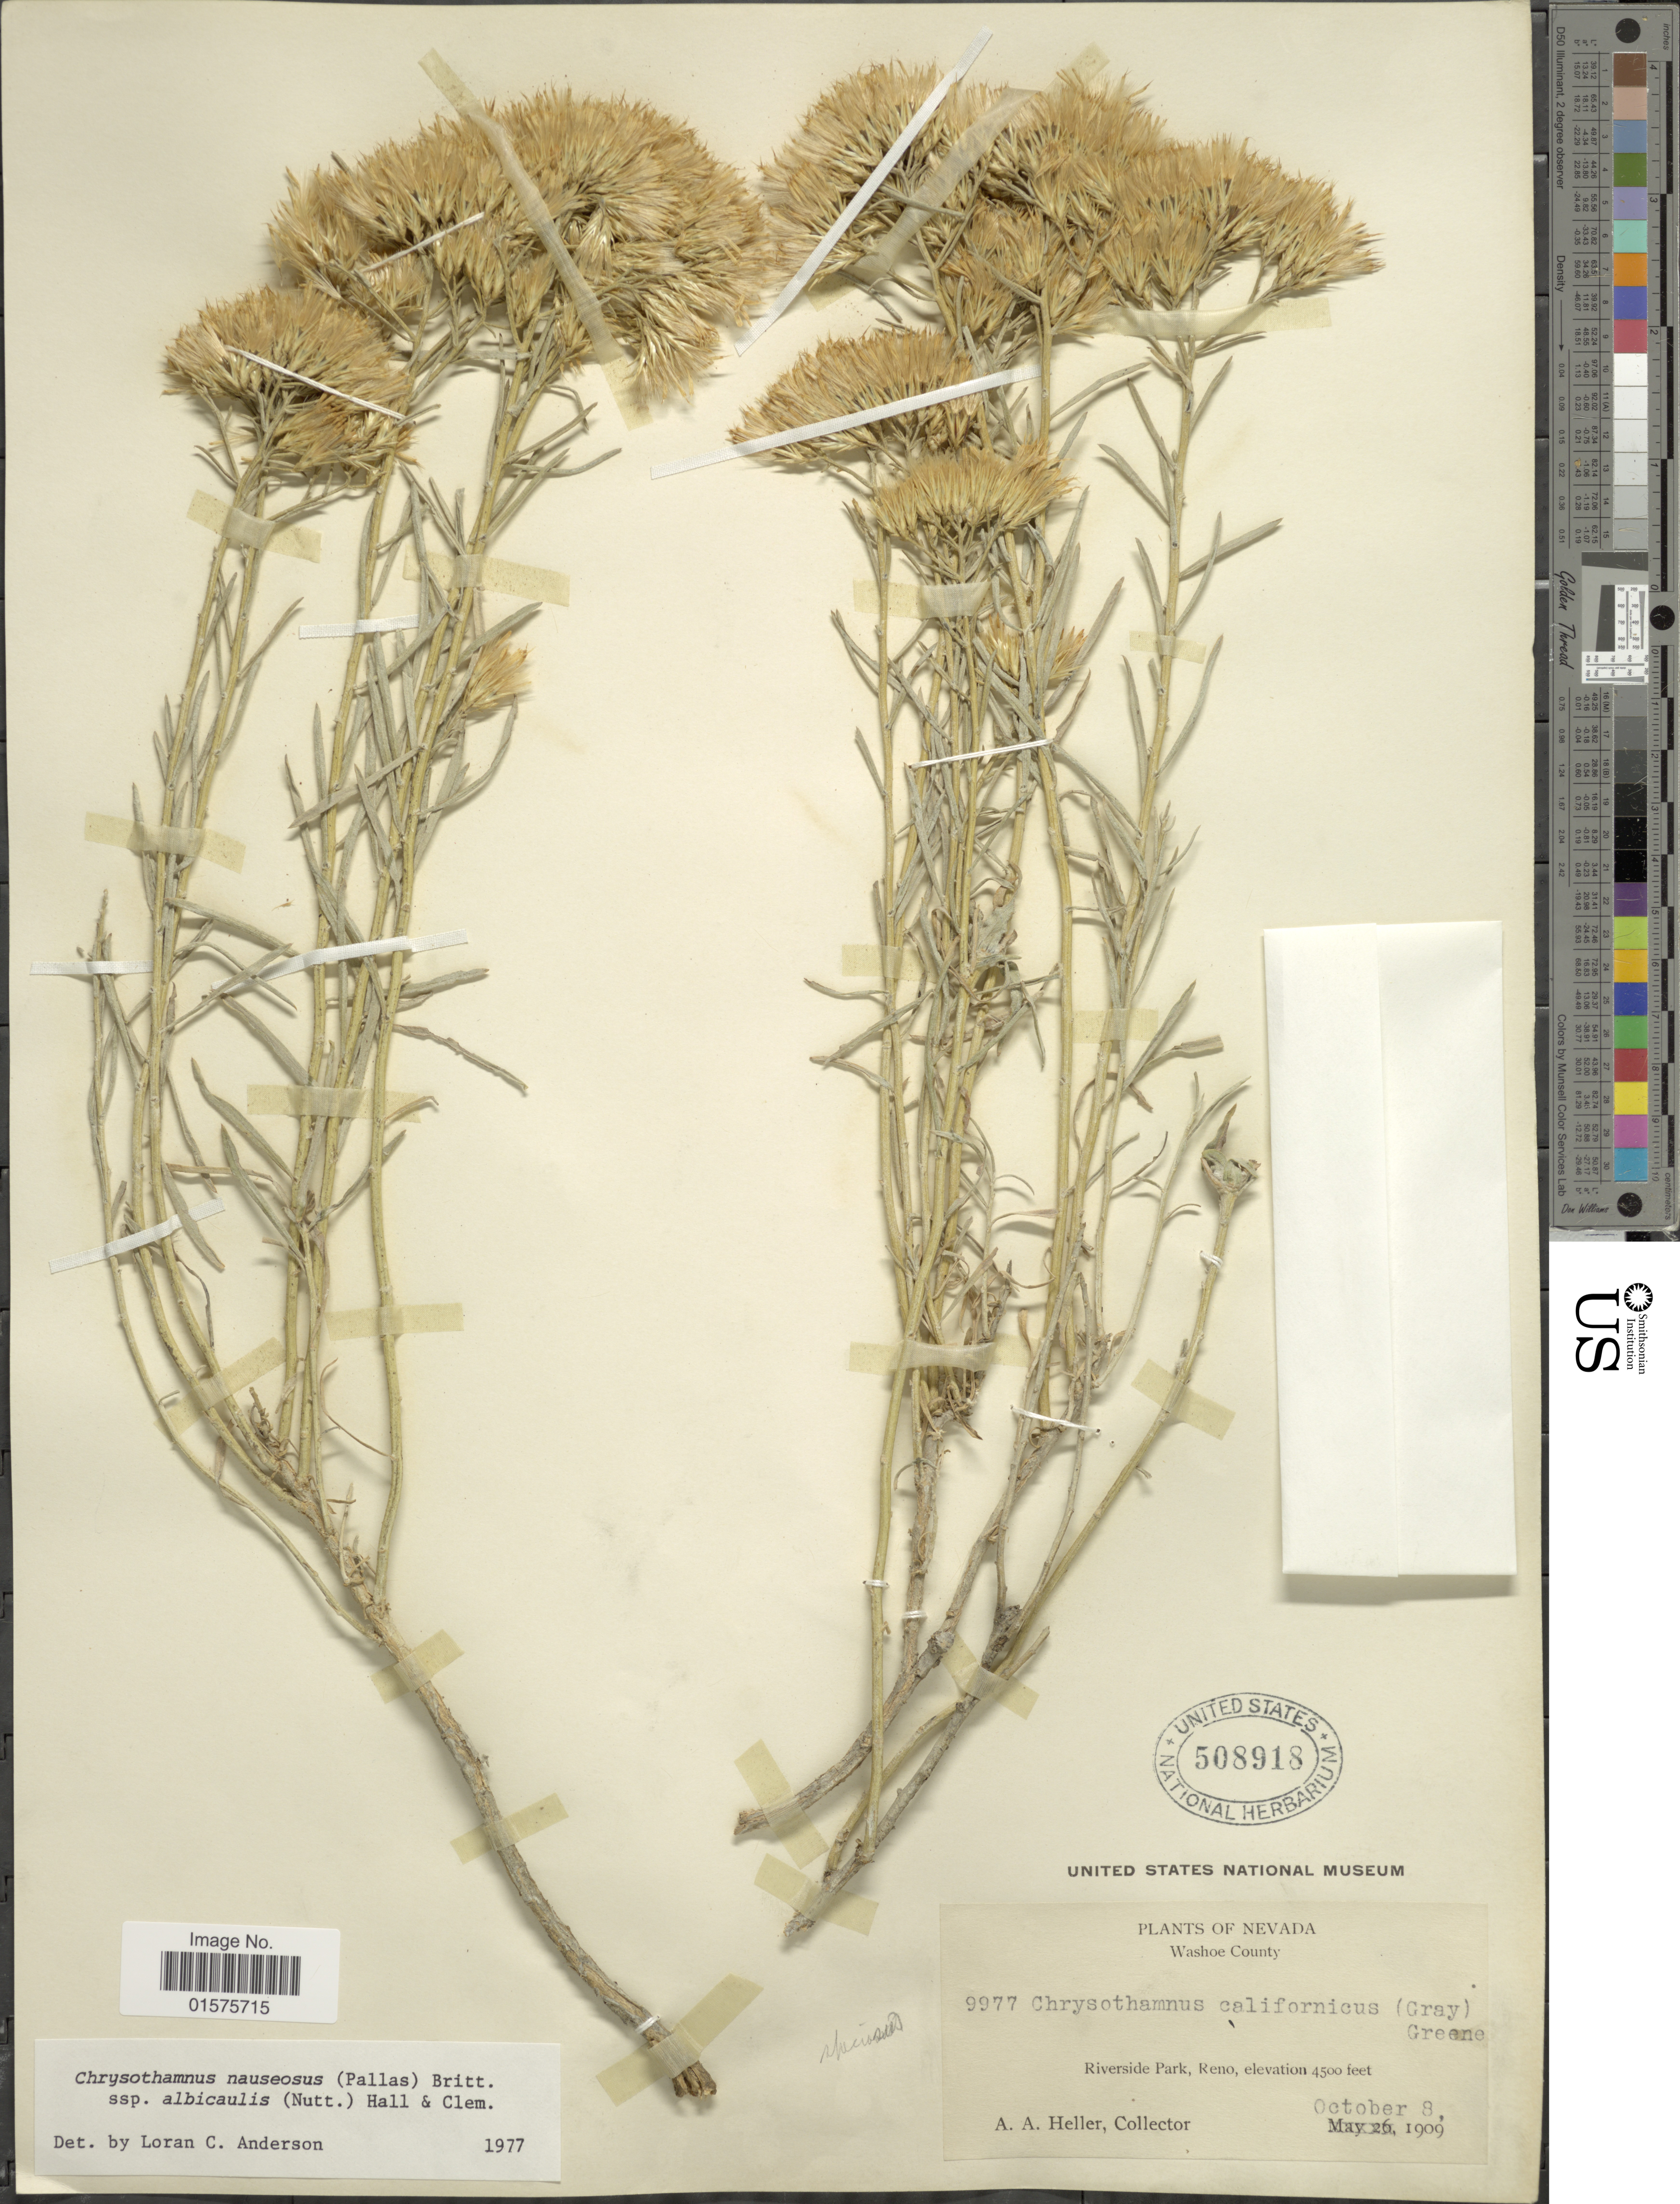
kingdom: Plantae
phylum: Tracheophyta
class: Magnoliopsida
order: Asterales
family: Asteraceae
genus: Ericameria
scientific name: Ericameria nauseosa var. speciosa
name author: (Nutt.) G.L. Nesom & G.I. Baird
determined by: Urbatsch, Lowell E., Curator (LSU), Louisiana State University (UNITED STATES)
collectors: A. A. Heller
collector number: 9977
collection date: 1909-10-08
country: United States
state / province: Nevada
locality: Washoe County. Riverside Park, Reno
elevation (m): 1372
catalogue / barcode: US 508918